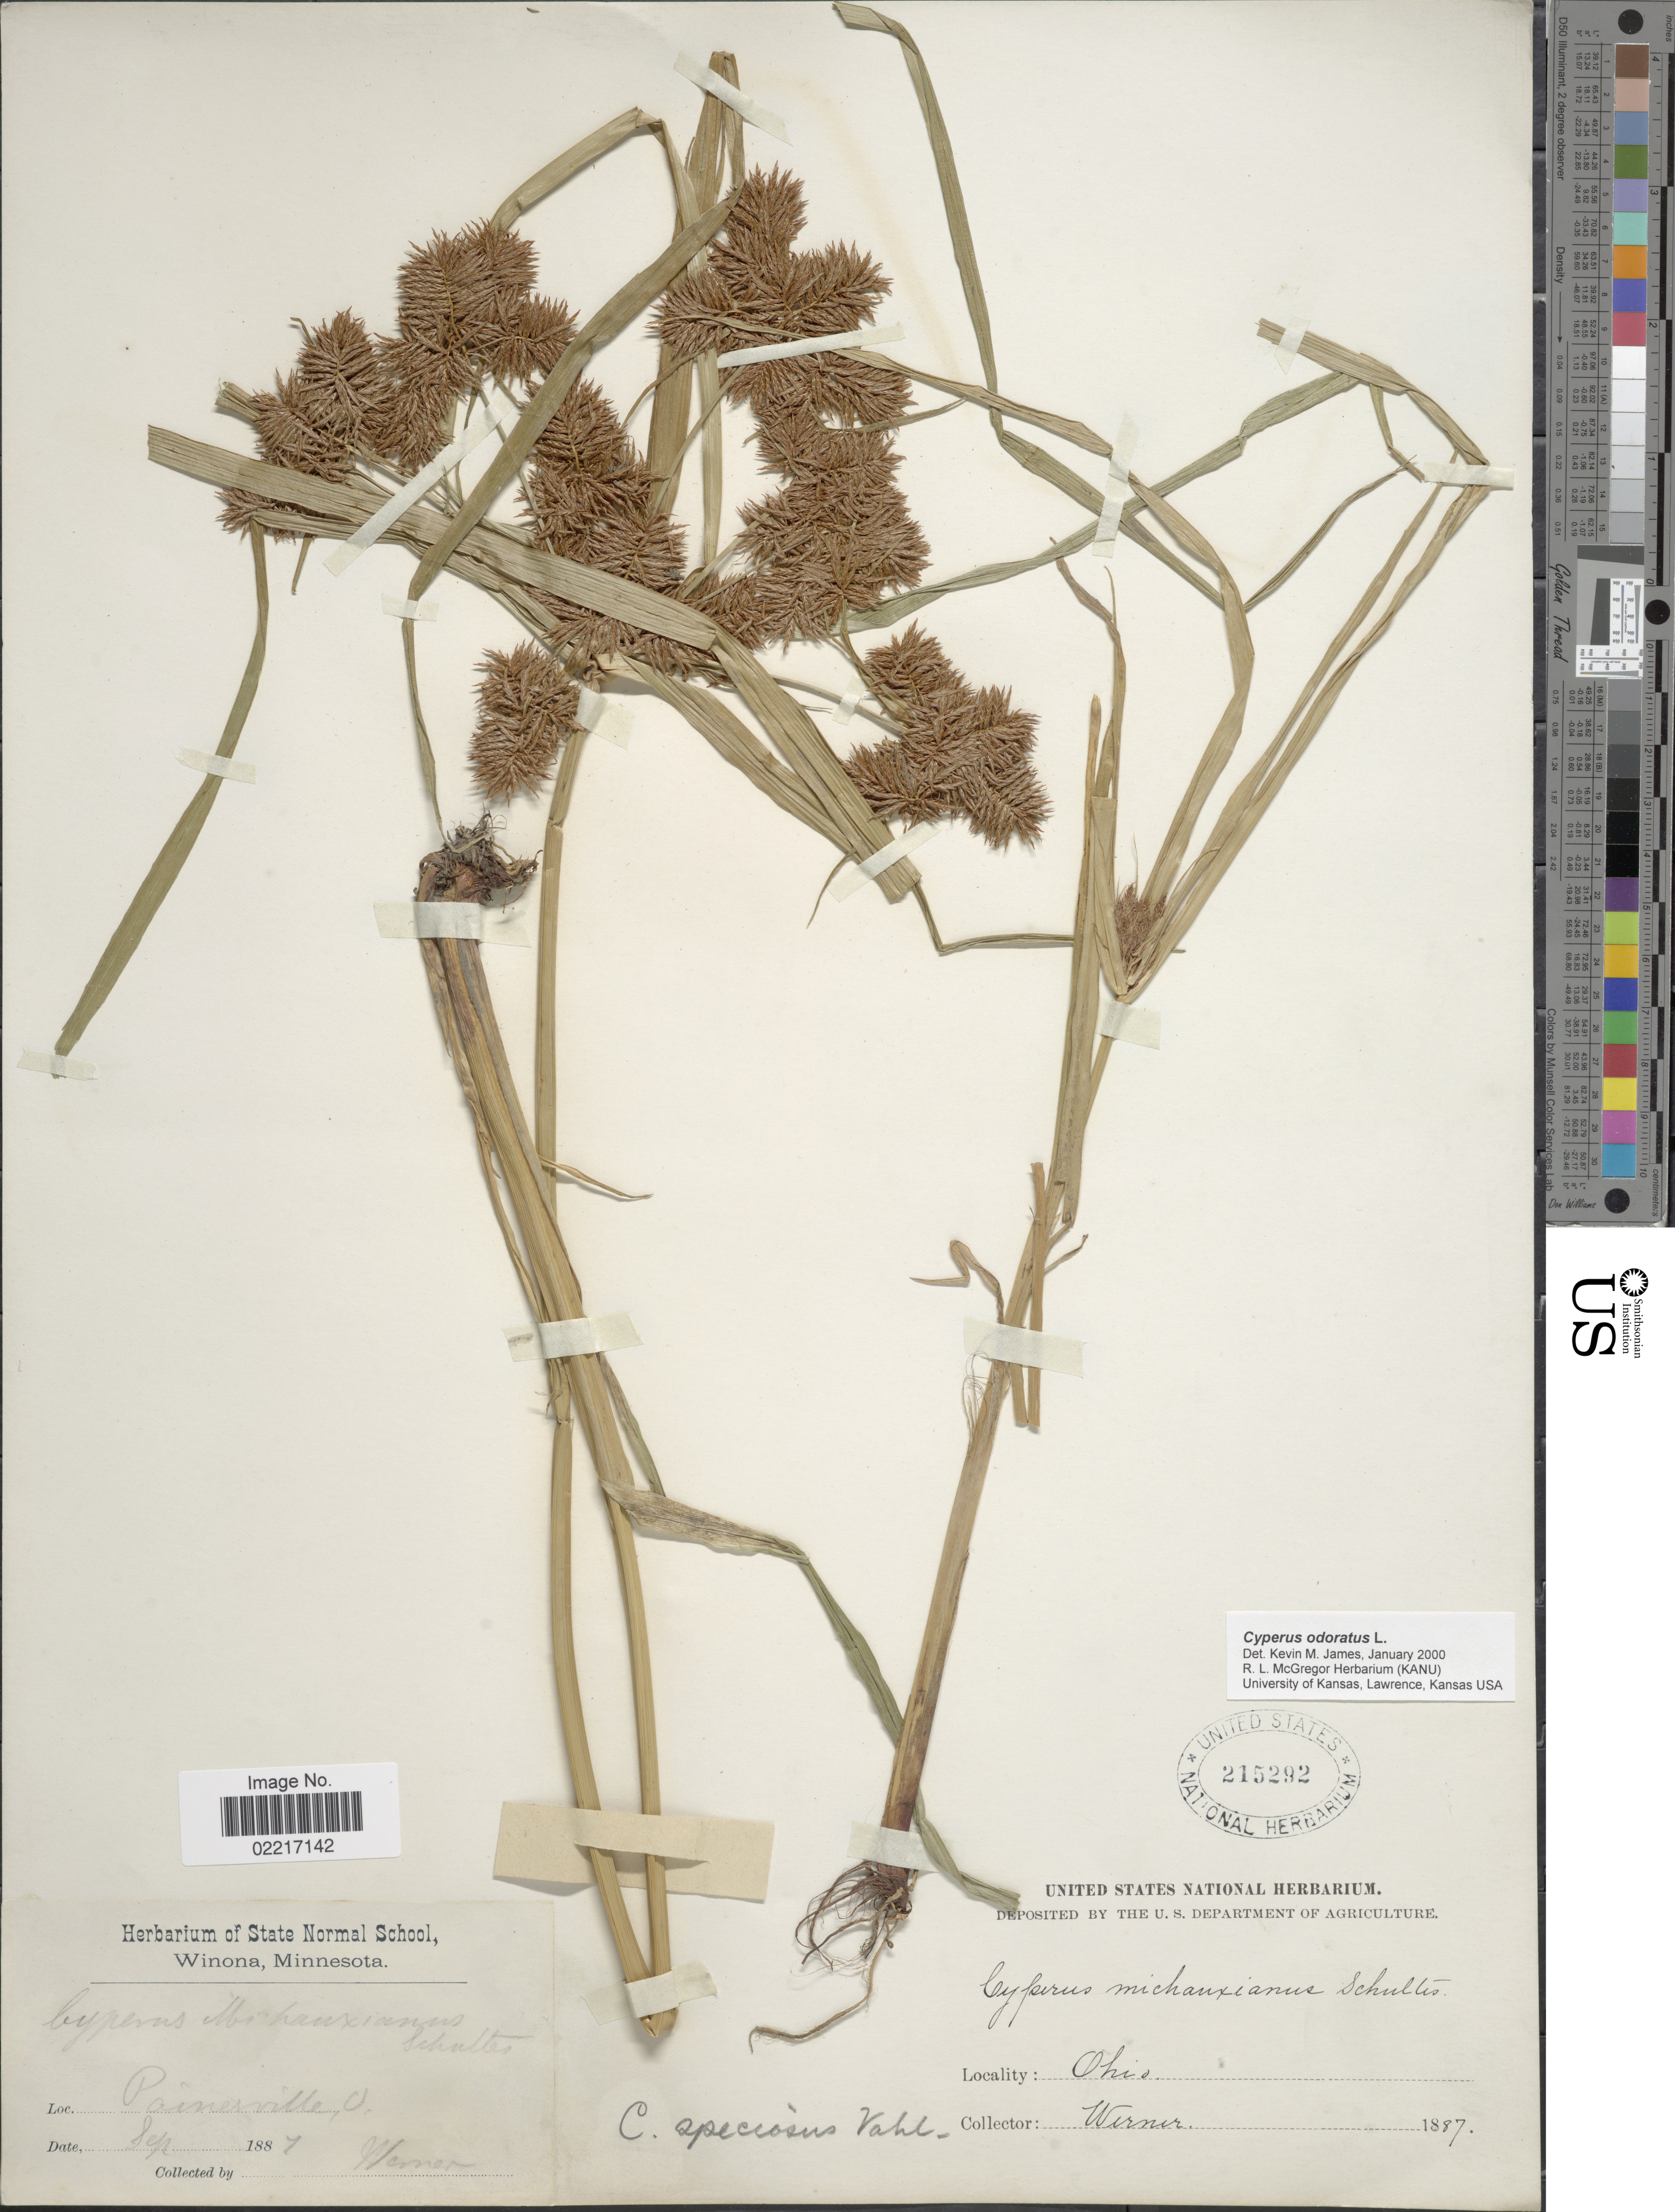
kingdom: Plantae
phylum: Tracheophyta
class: Liliopsida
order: Poales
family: Cyperaceae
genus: Cyperus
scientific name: Cyperus odoratus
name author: L.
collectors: -. Werner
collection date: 1887-09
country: United States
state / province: Ohio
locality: Painesville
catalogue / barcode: US 215292